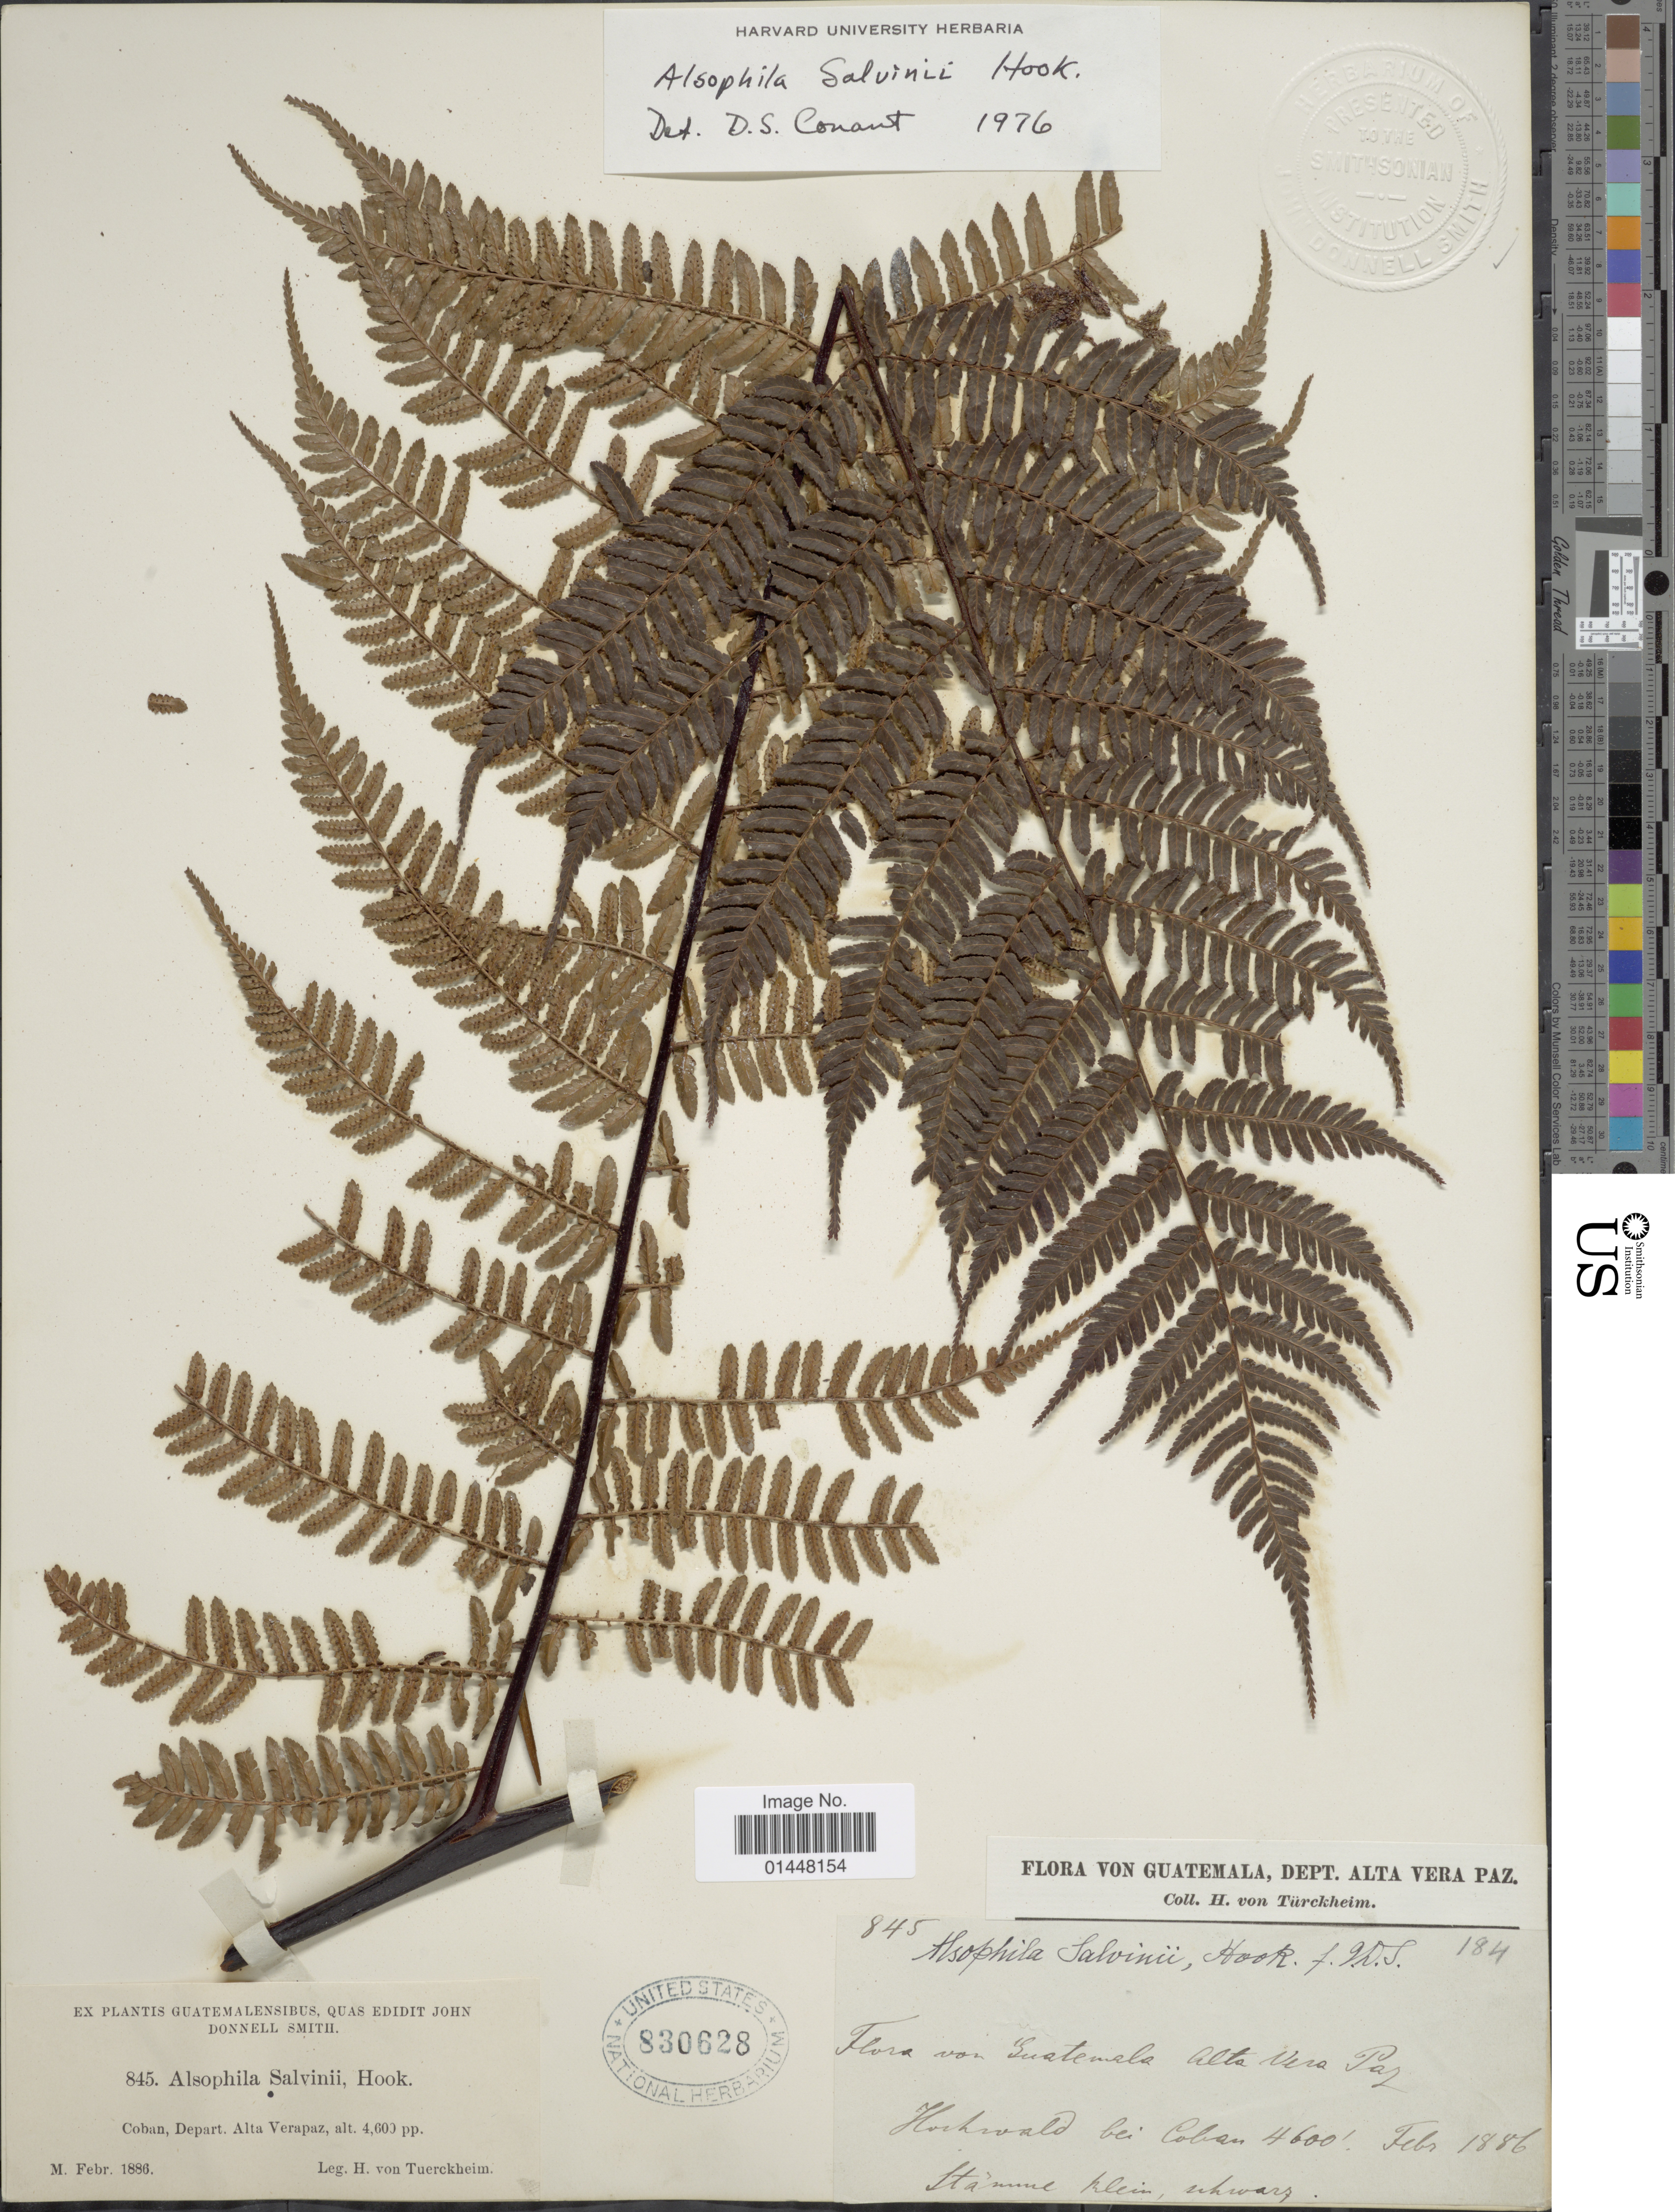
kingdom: Plantae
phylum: Tracheophyta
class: Polypodiopsida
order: Cyatheales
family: Cyatheaceae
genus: Gymnosphaera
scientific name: Gymnosphaera salvinii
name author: (Hook.)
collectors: H. von Türckheim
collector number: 845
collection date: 1886-02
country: Guatemala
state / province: Alta Verapaz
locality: Coban. Dept. Alta Vera Paz.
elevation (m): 1402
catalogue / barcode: US 830628